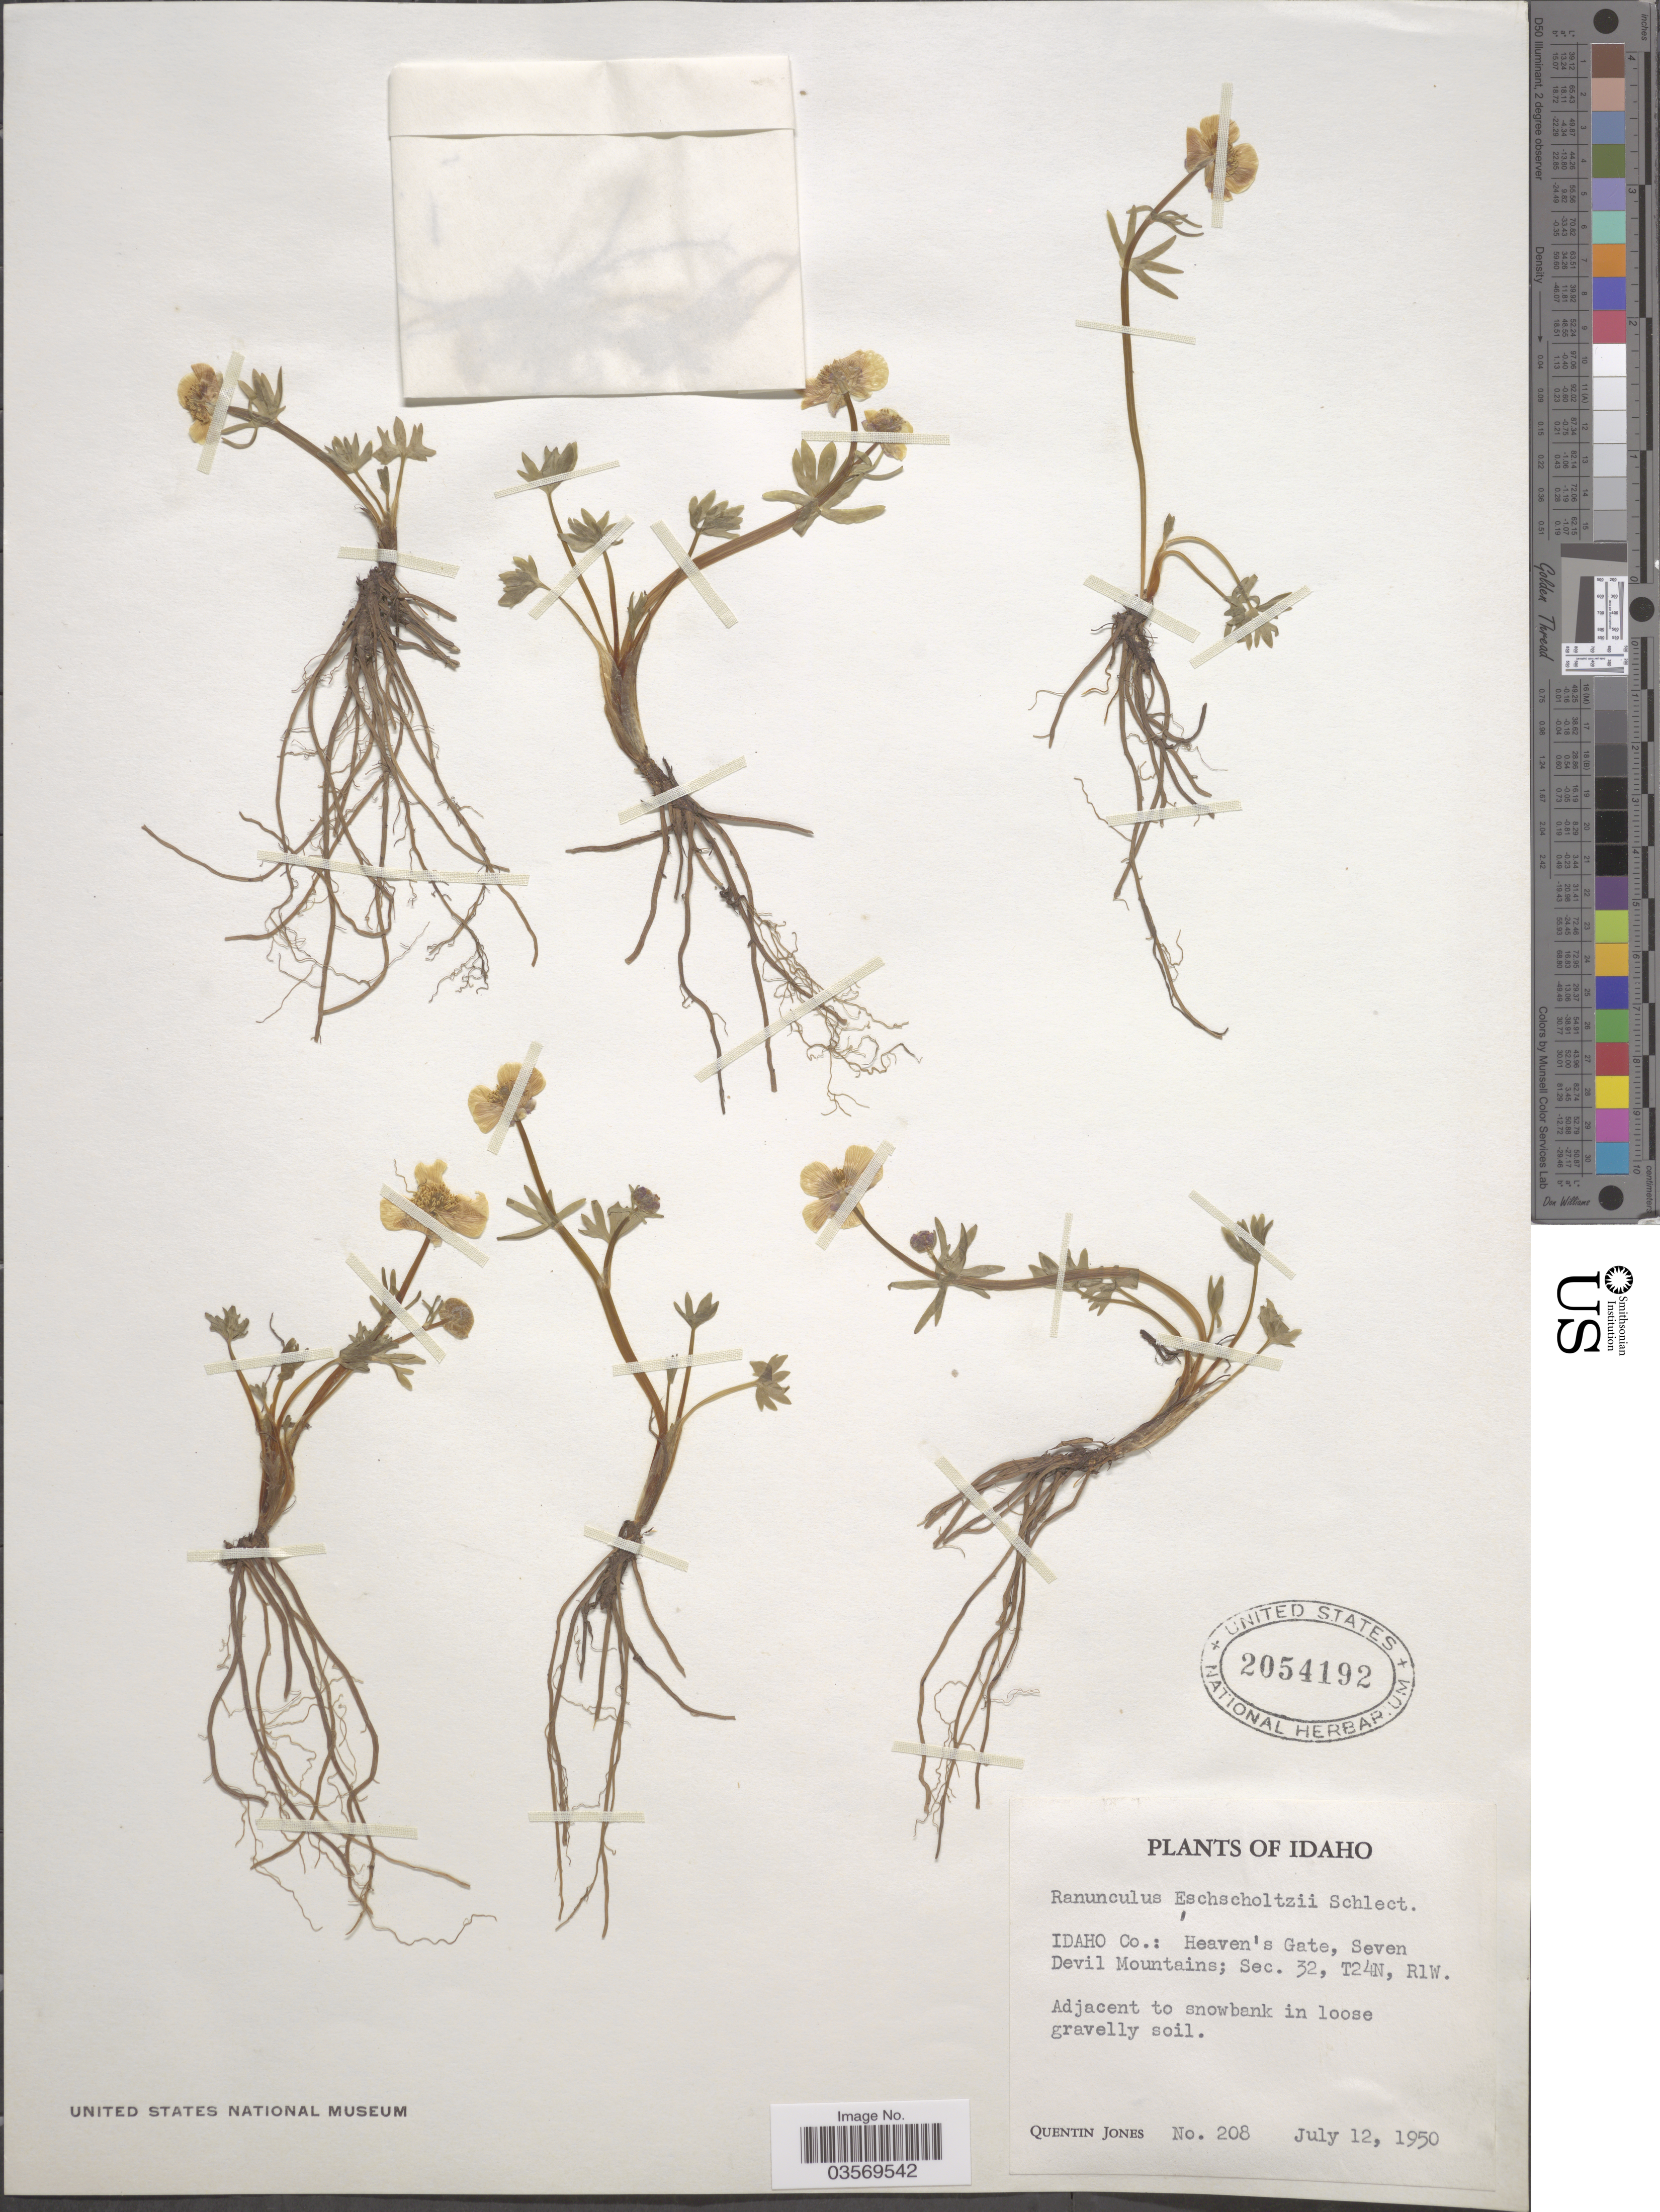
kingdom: Plantae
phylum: Tracheophyta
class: Magnoliopsida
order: Ranunculales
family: Ranunculaceae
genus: Ranunculus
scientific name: Ranunculus suksdorfii var. suksdorfii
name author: A. Gray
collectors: Q. Jones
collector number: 208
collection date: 1950-07-12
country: United States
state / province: Idaho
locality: Idaho Co.: Heaven's Gate, Seven Devil Mountains; Sec. 32, T24N, R1W.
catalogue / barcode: US 2054192